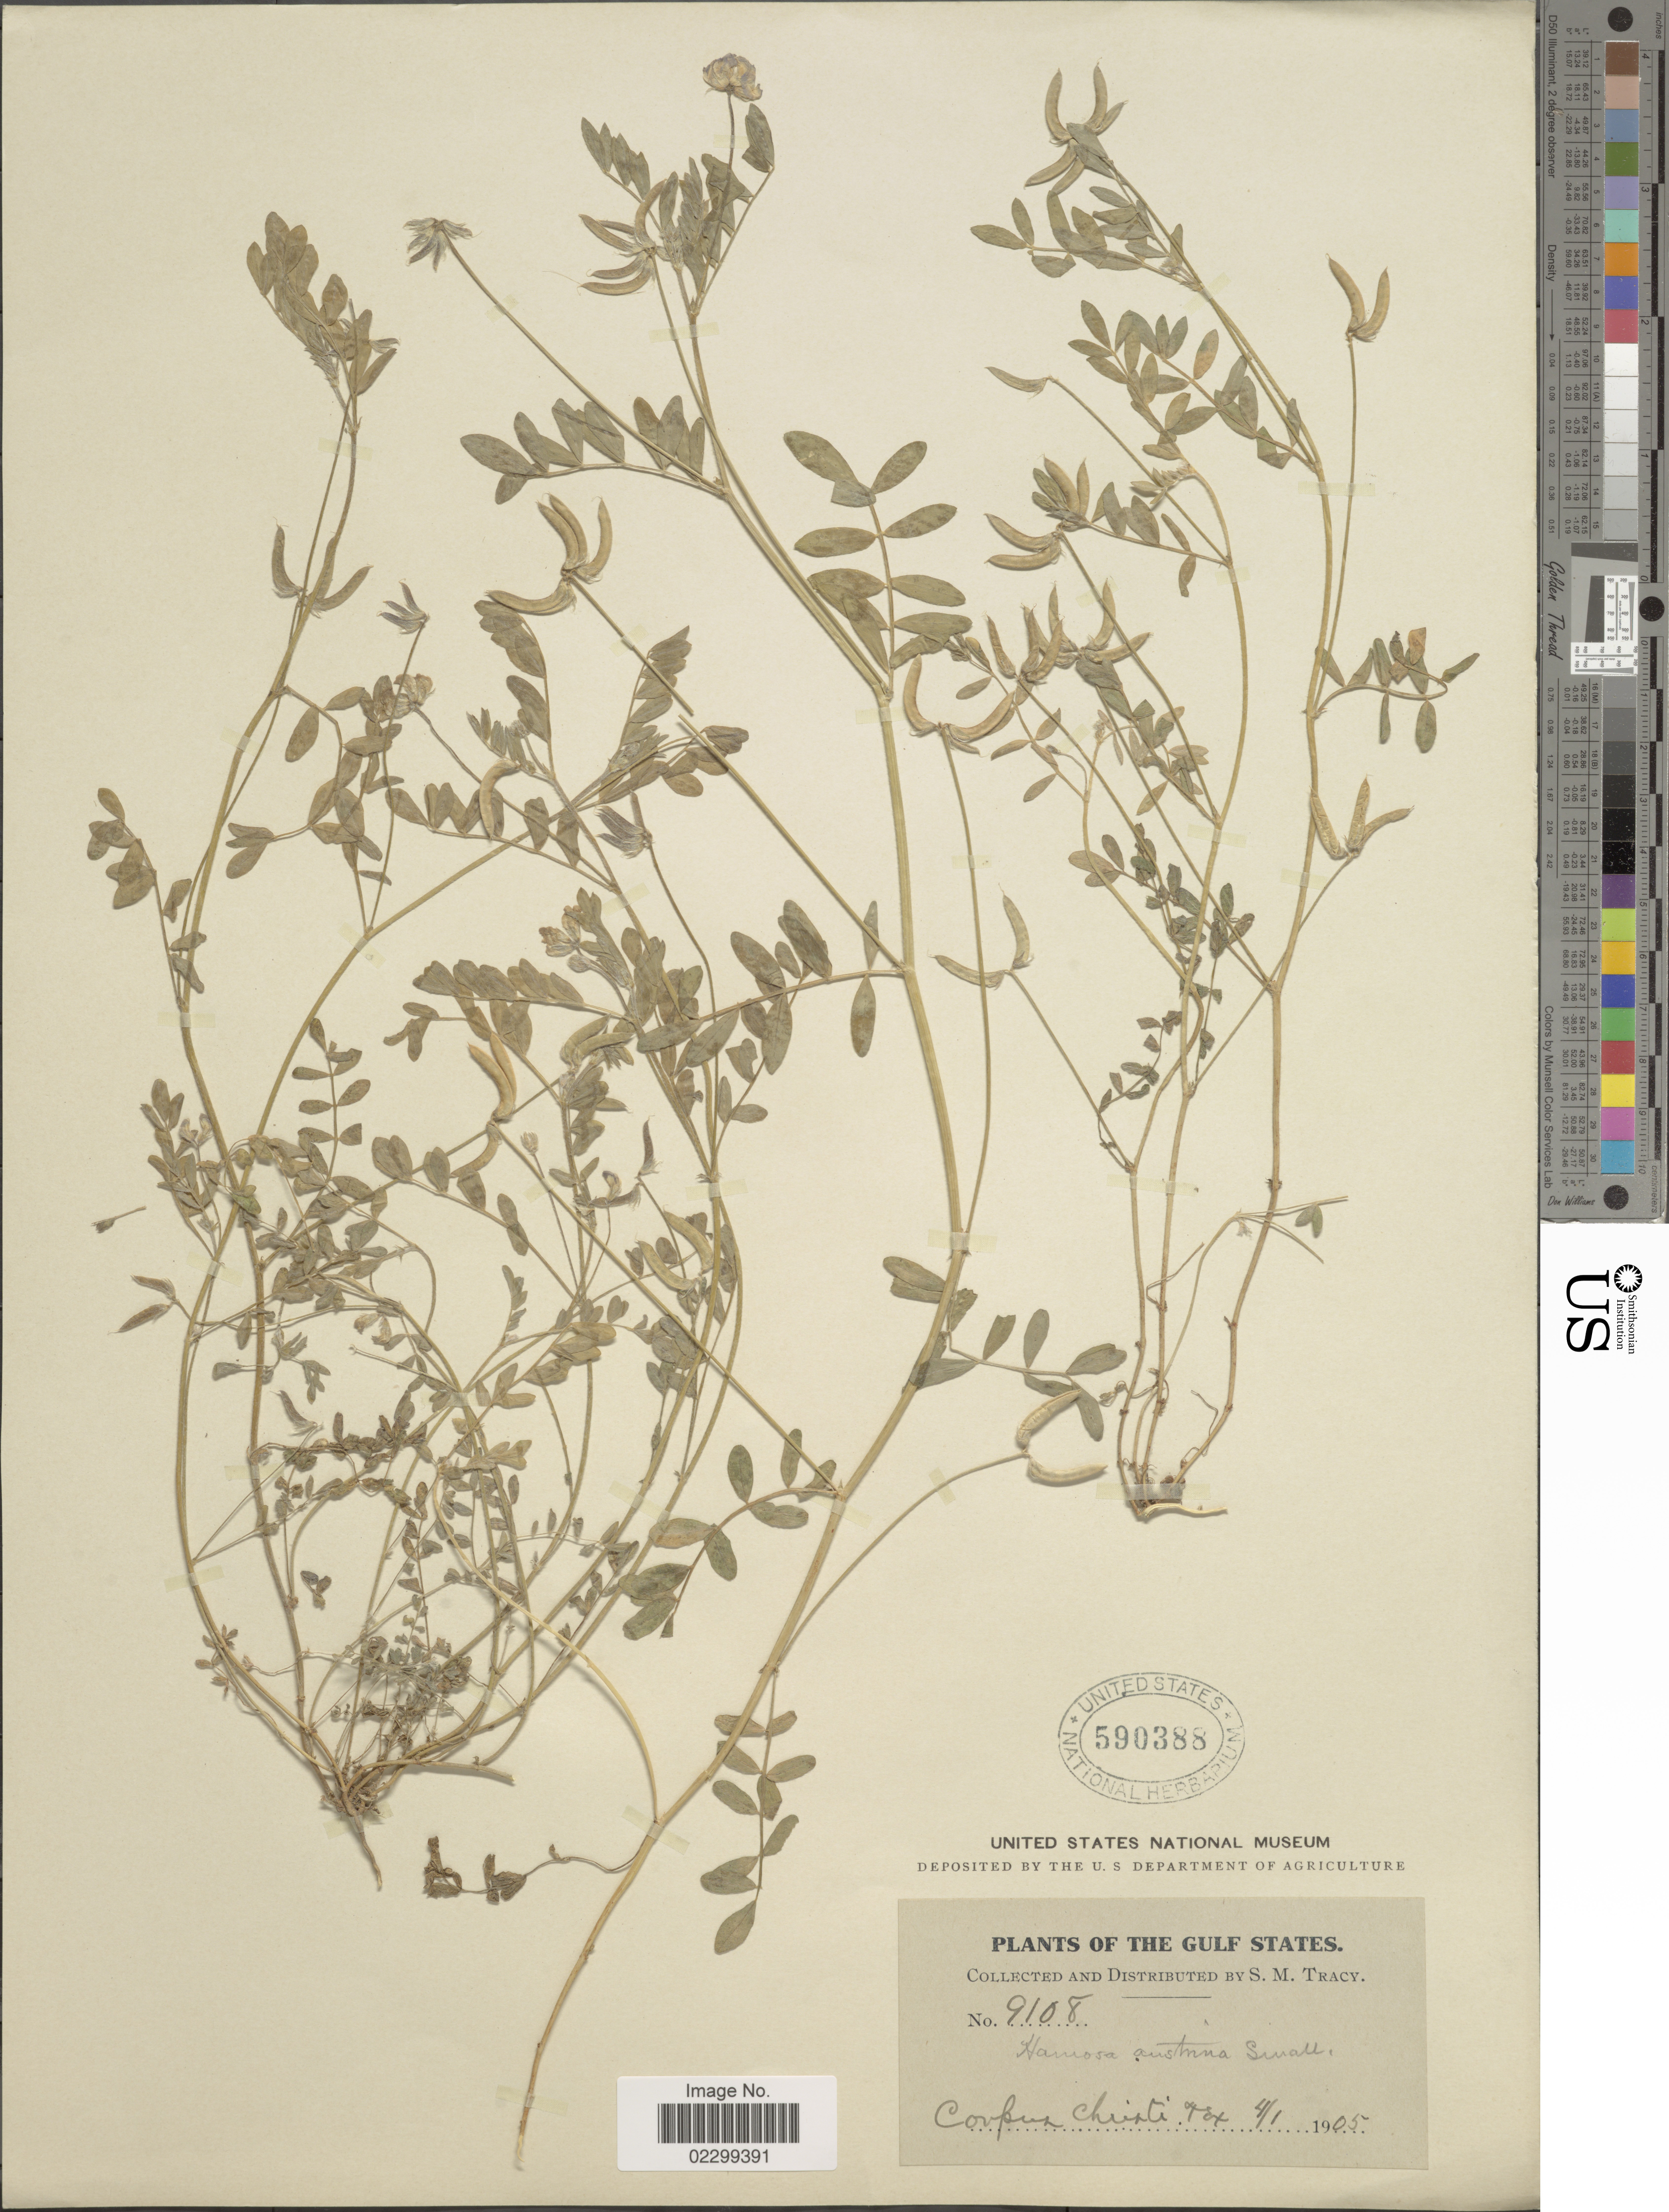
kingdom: Plantae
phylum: Tracheophyta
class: Magnoliopsida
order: Fabales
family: Fabaceae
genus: Astragalus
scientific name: Astragalus austrinus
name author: (Small) O.E. Schulz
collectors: S. M. Tracy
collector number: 9108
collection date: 1905-01-04 or 1905-04-01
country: United States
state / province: Texas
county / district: Nueces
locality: Corpus Christi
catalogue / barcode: US 590388